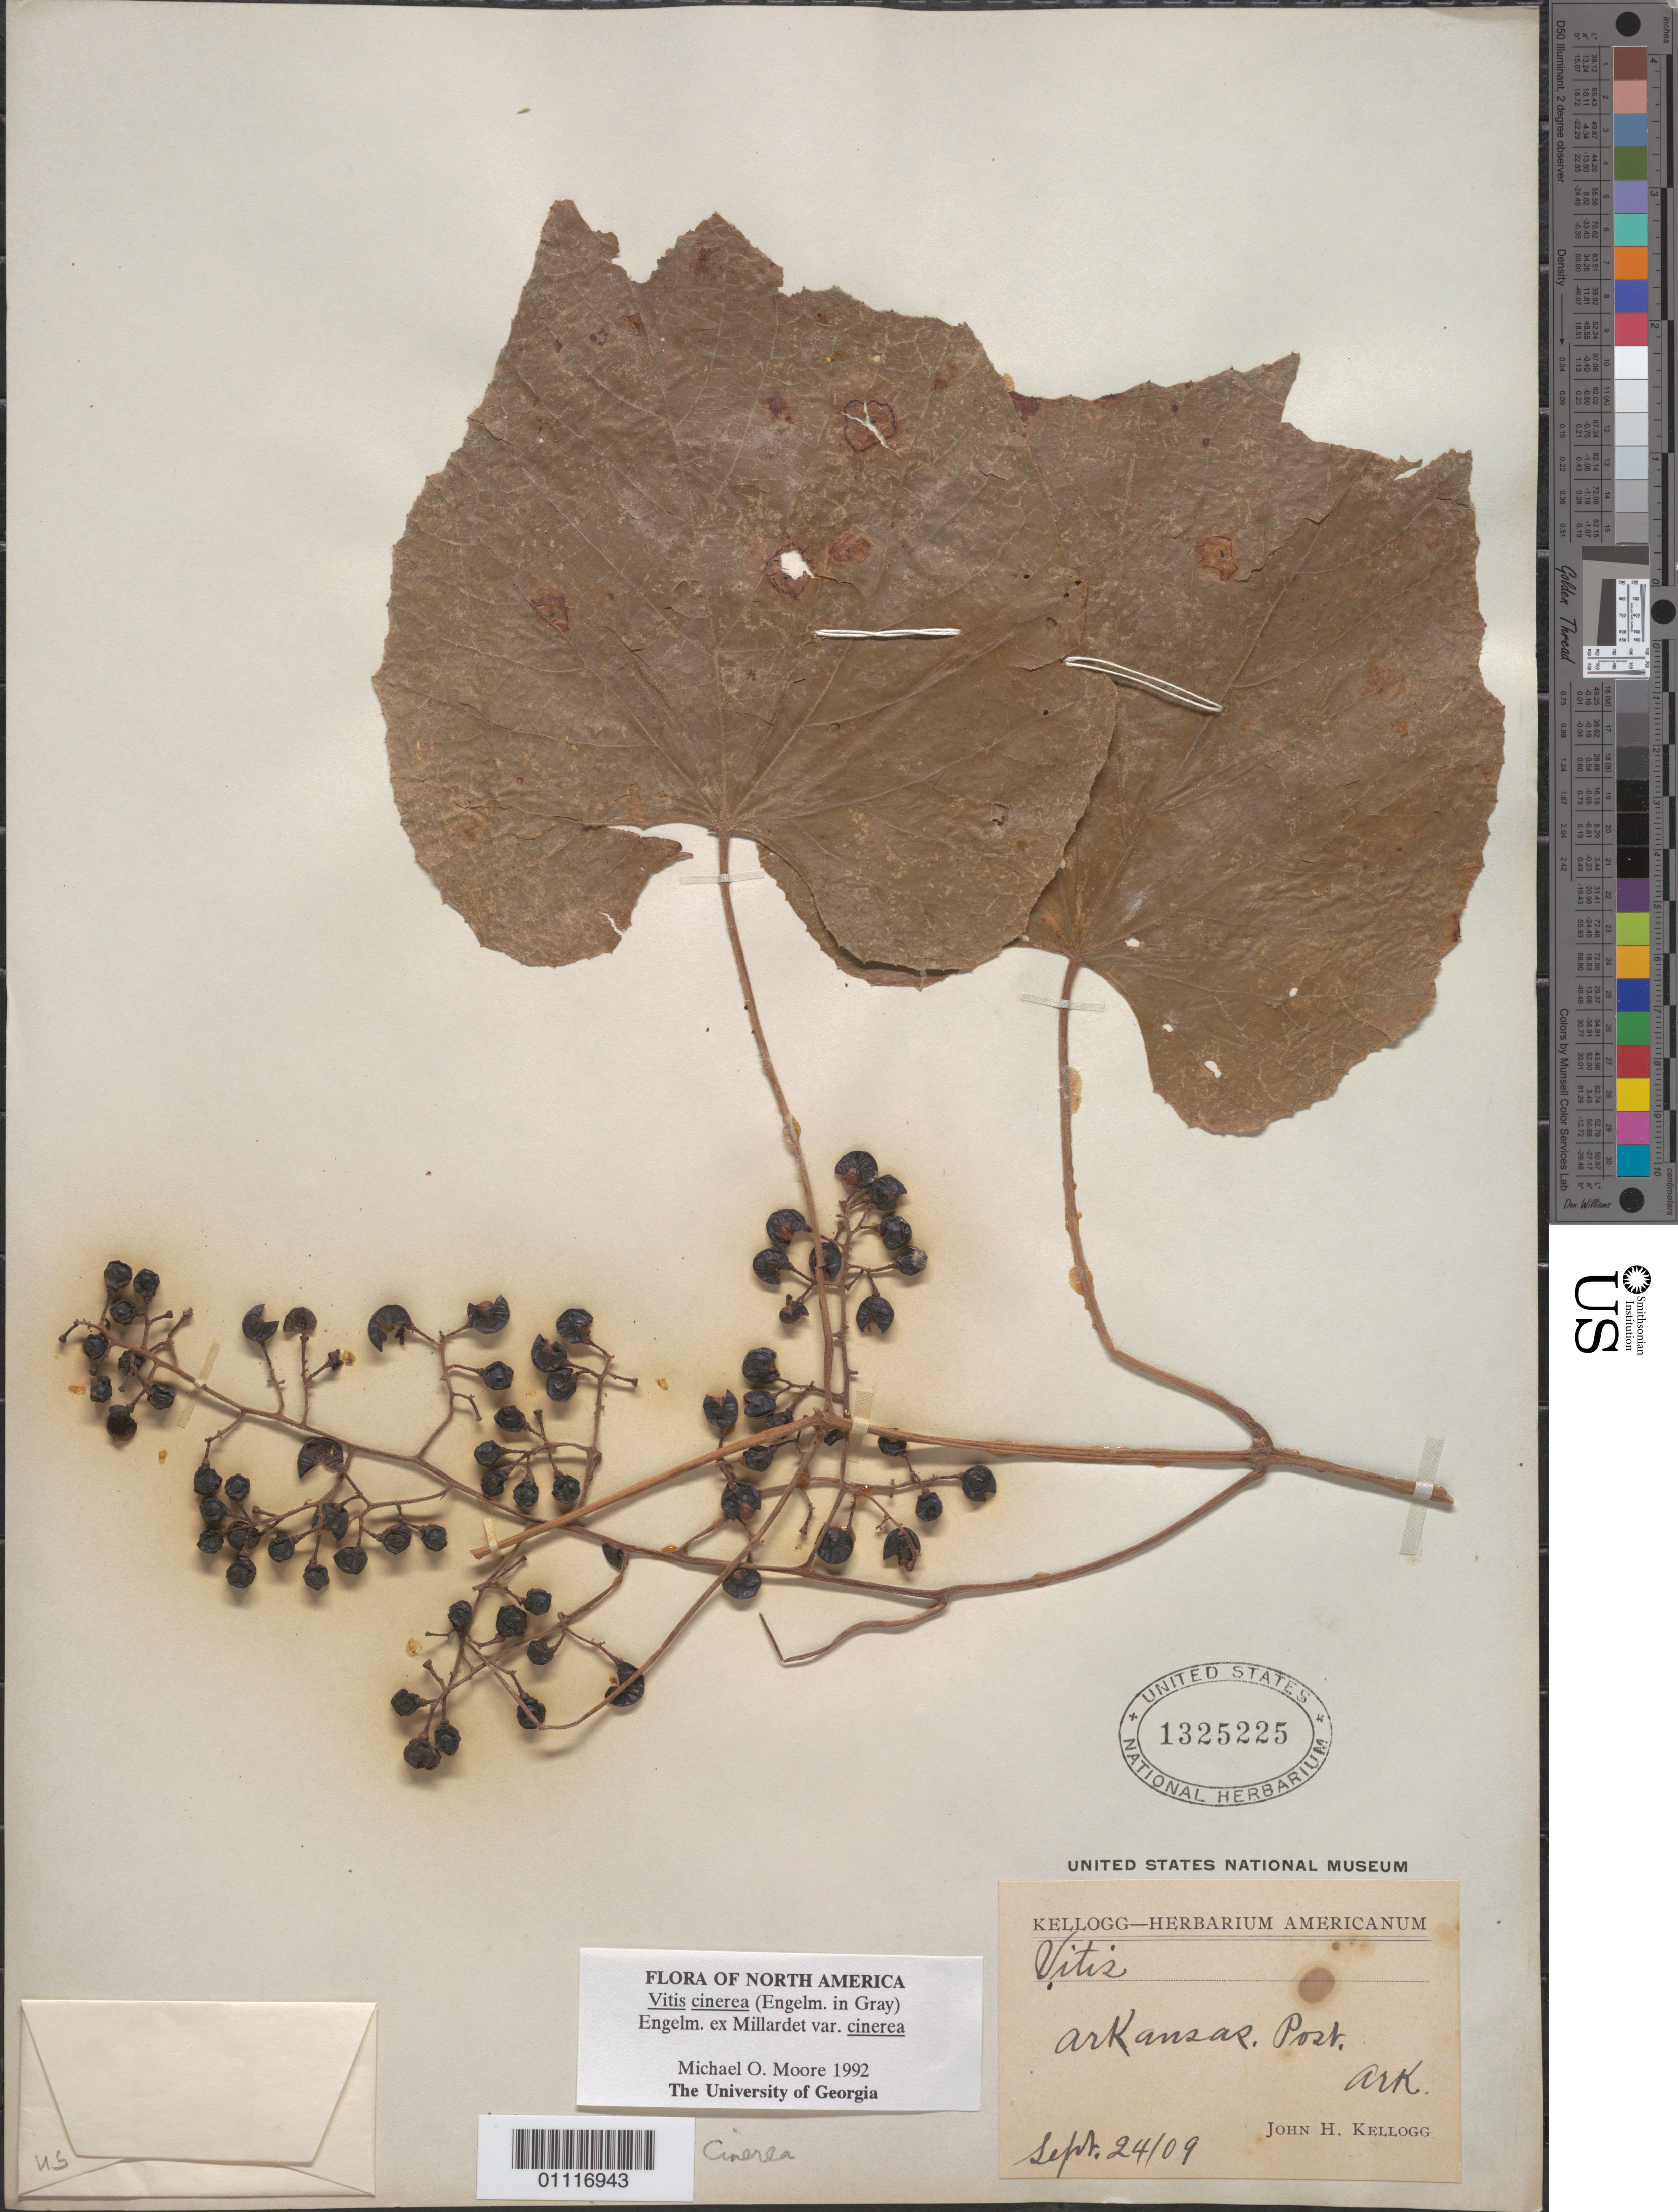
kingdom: Plantae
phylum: Tracheophyta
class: Magnoliopsida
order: Vitales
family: Vitaceae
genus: Vitis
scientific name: Vitis cinerea var. cinerea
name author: (Engelm.) Engelm. ex Millardet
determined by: Moore, M. O.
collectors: J. H. Kellogg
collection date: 1909-09-24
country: United States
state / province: Arkansas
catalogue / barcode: US 1325225